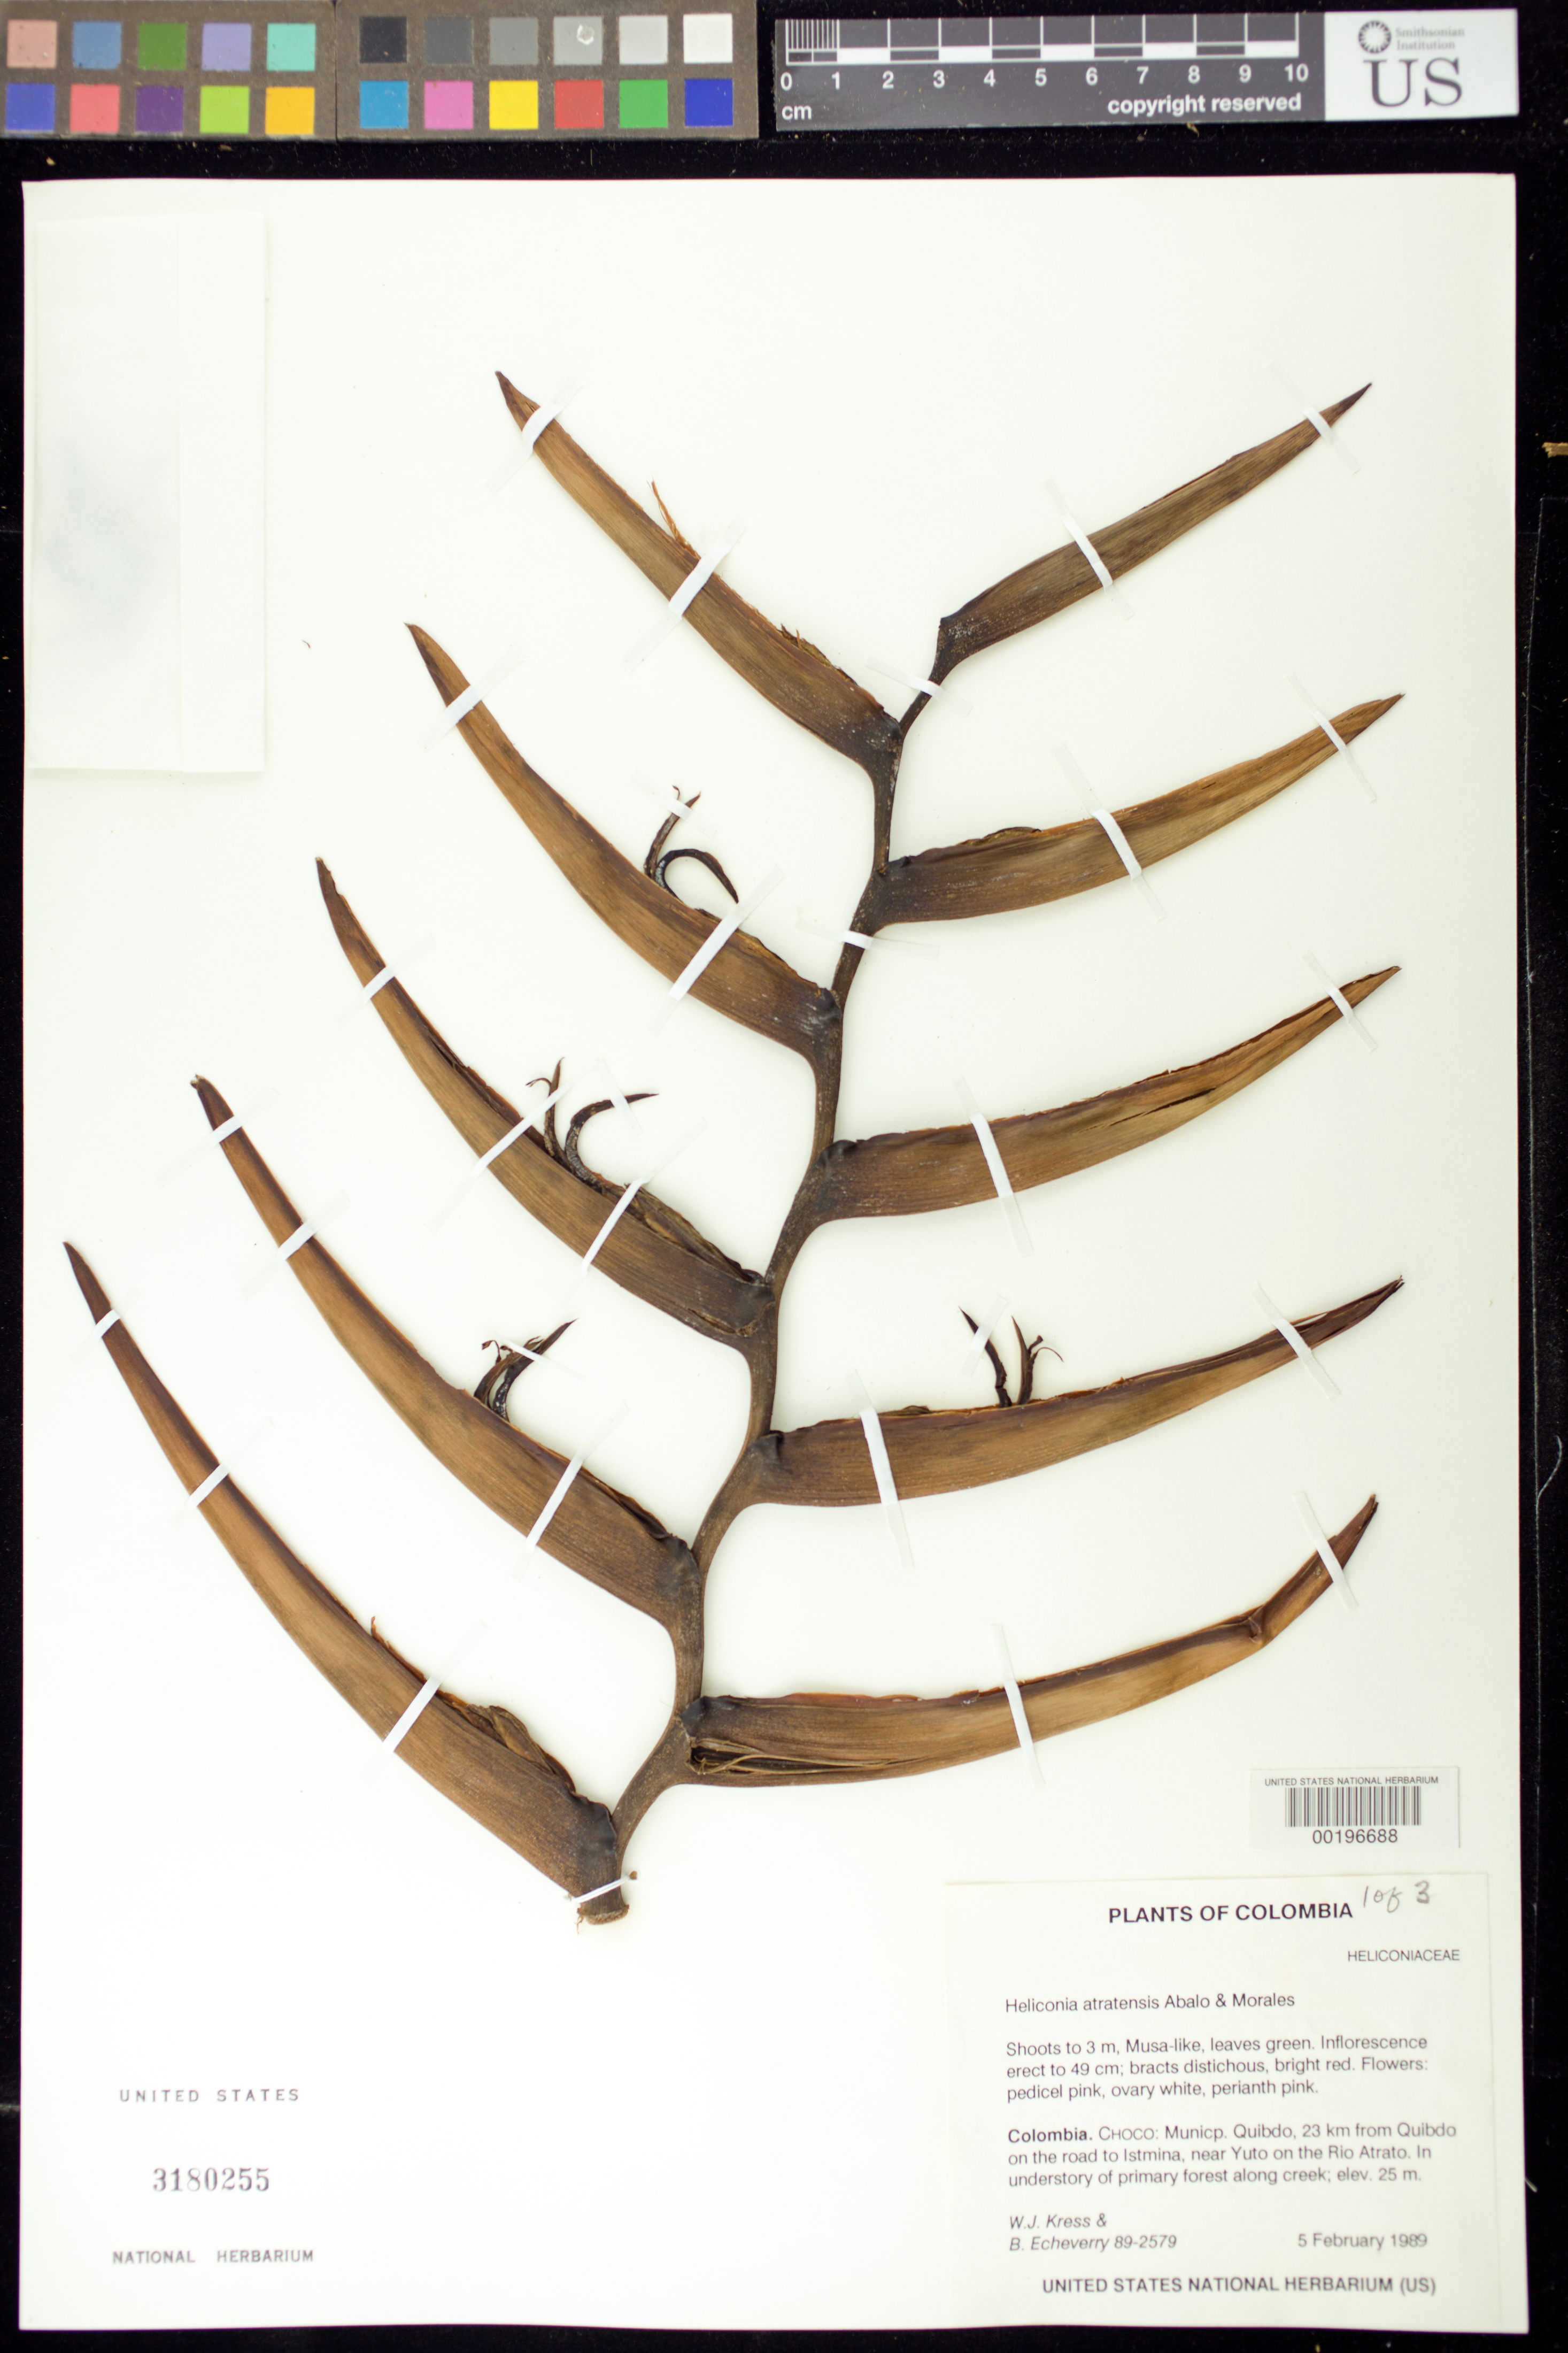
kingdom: Plantae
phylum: Tracheophyta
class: Liliopsida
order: Zingiberales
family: Heliconiaceae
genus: Heliconia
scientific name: Heliconia atratensis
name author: Abalo & G. Morales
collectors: W. J. Kress & B. Echeverry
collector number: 89-2579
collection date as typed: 05 Feb 1989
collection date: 1989-02-05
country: Colombia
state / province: Chocó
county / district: Quibdó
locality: Municp. Quibdo, 23 km from Quibdo on the road to IstMina, near Yuto on the Rio Atrato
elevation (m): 25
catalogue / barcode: US 3180255